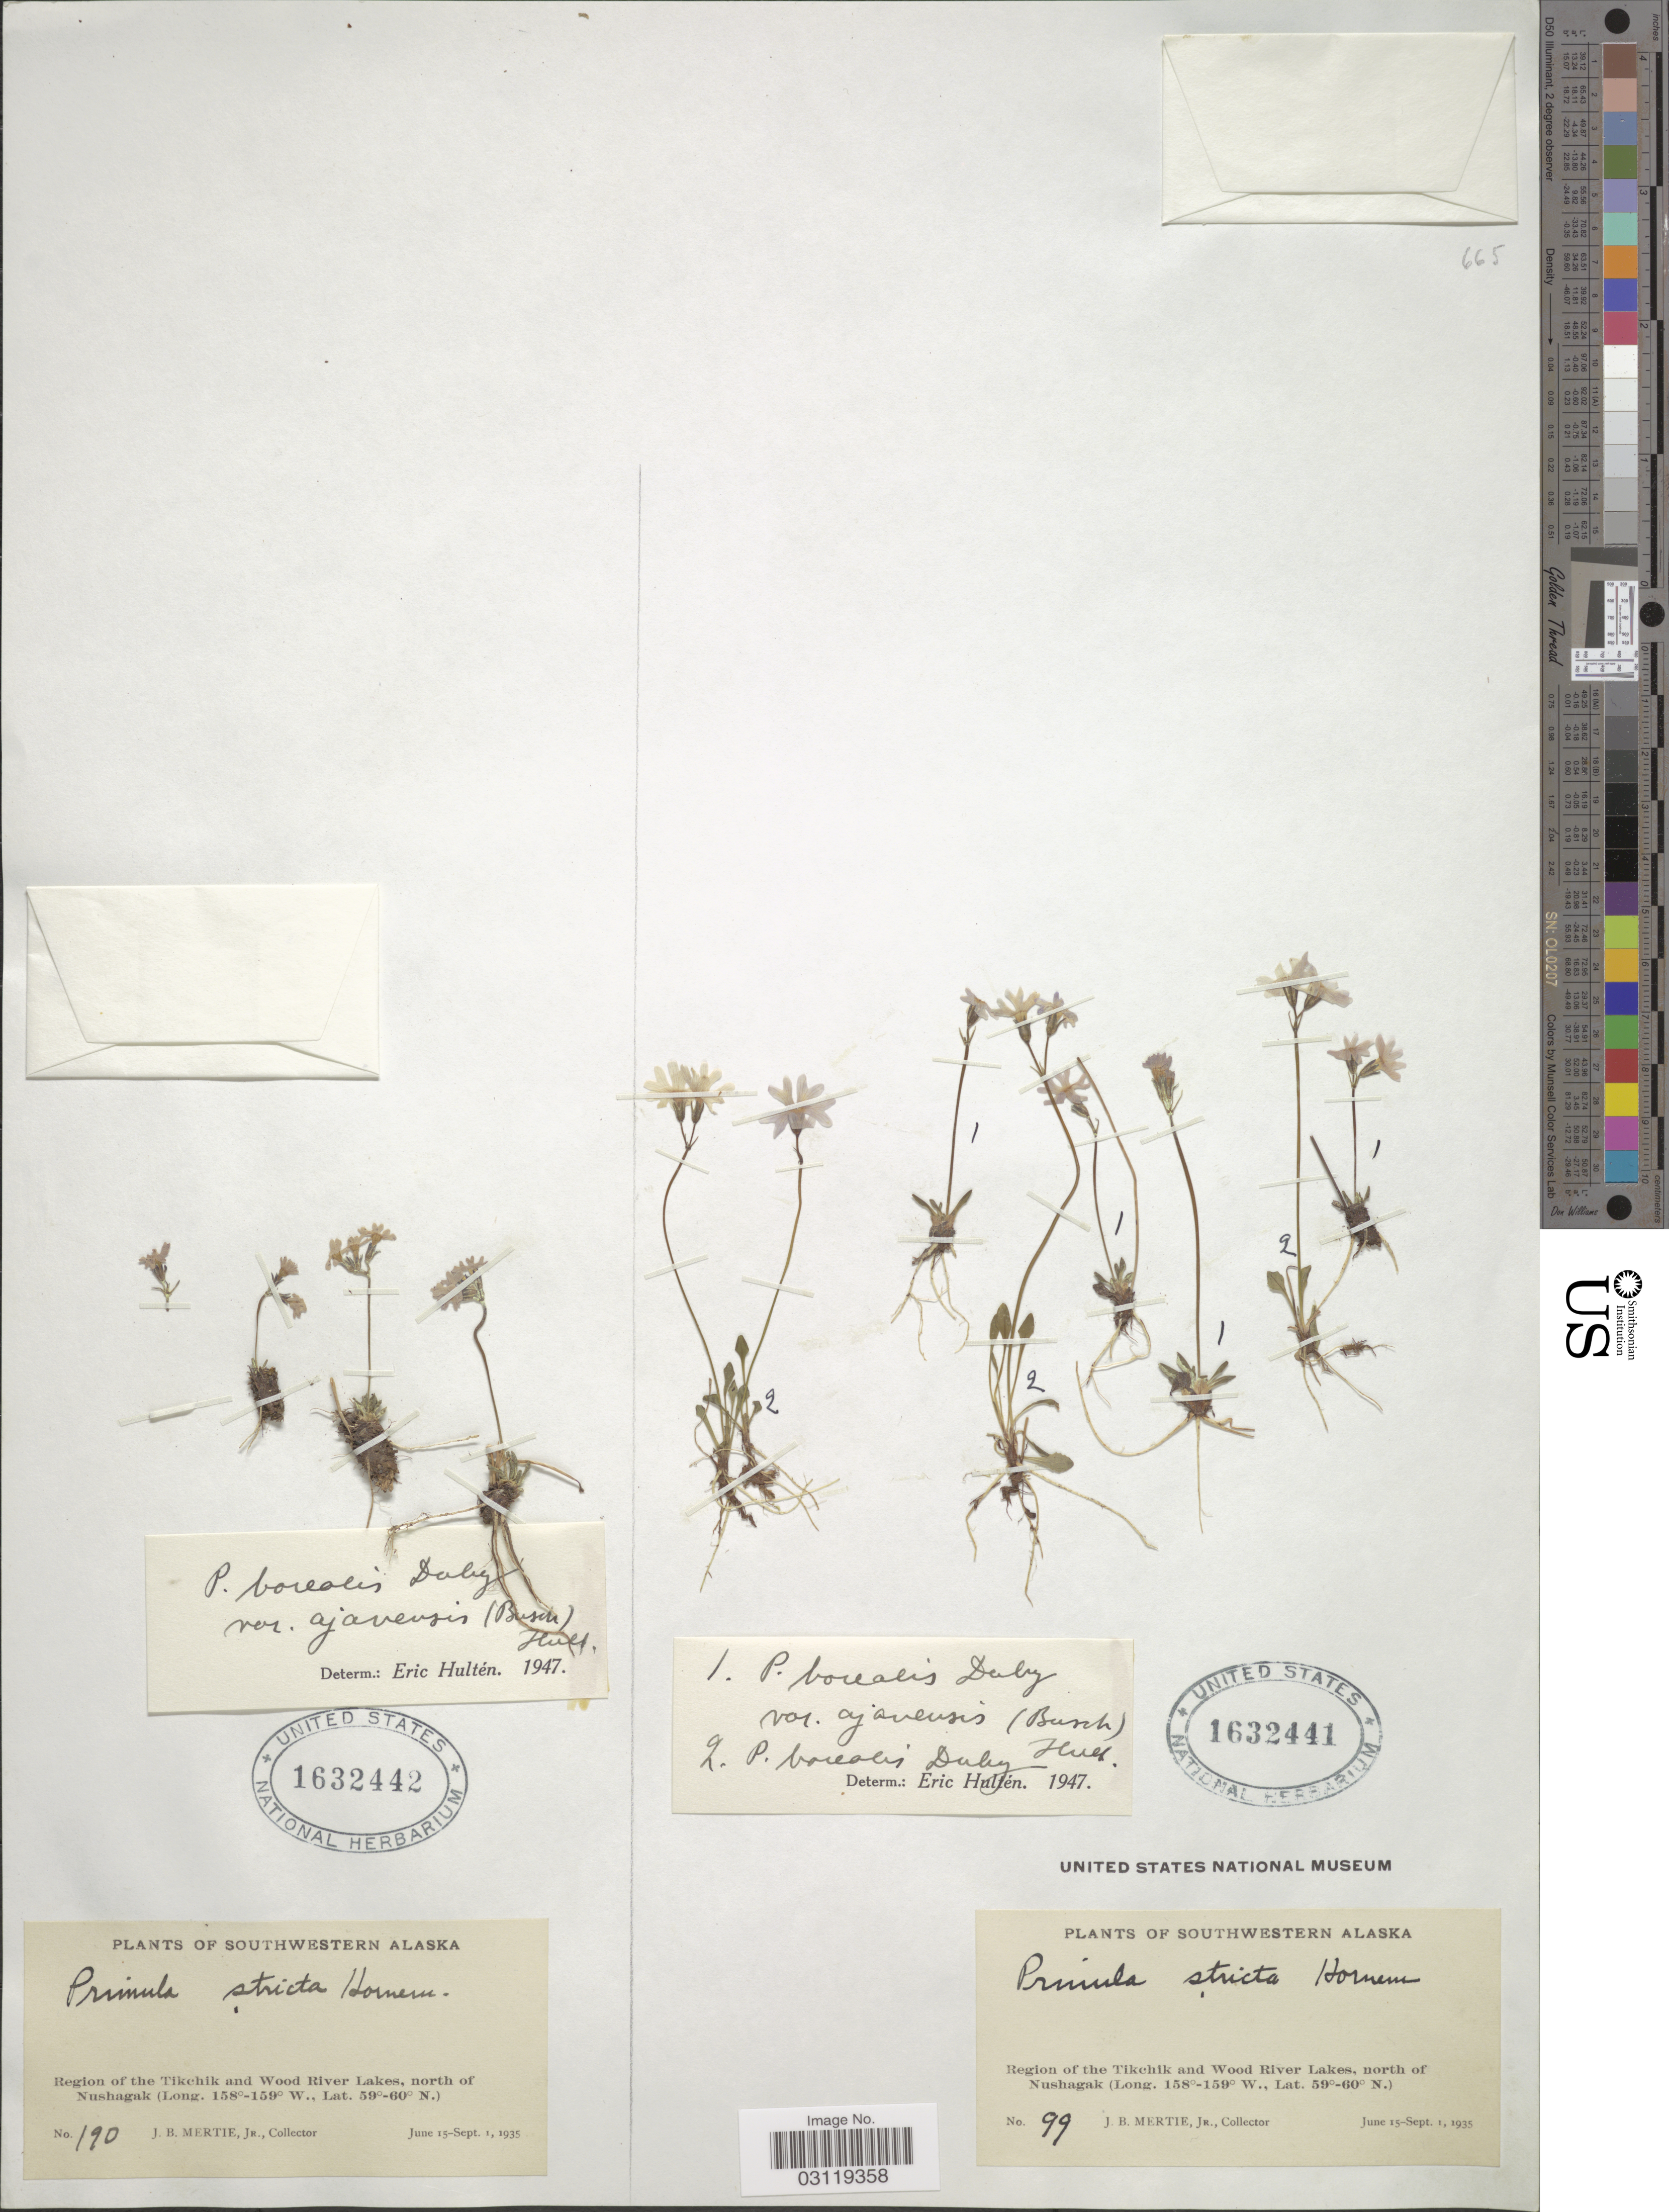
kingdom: Plantae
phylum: Tracheophyta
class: Magnoliopsida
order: Ericales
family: Primulaceae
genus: Primula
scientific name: Primula borealis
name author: Duby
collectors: J. Mertie Jr.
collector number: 99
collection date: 1935-06-15/1935-09-01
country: United States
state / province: Alaska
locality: Southwestern Alaska. Region of the Tikchik and Wood River Lakes, north of Nushagak.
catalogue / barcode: US 1632441